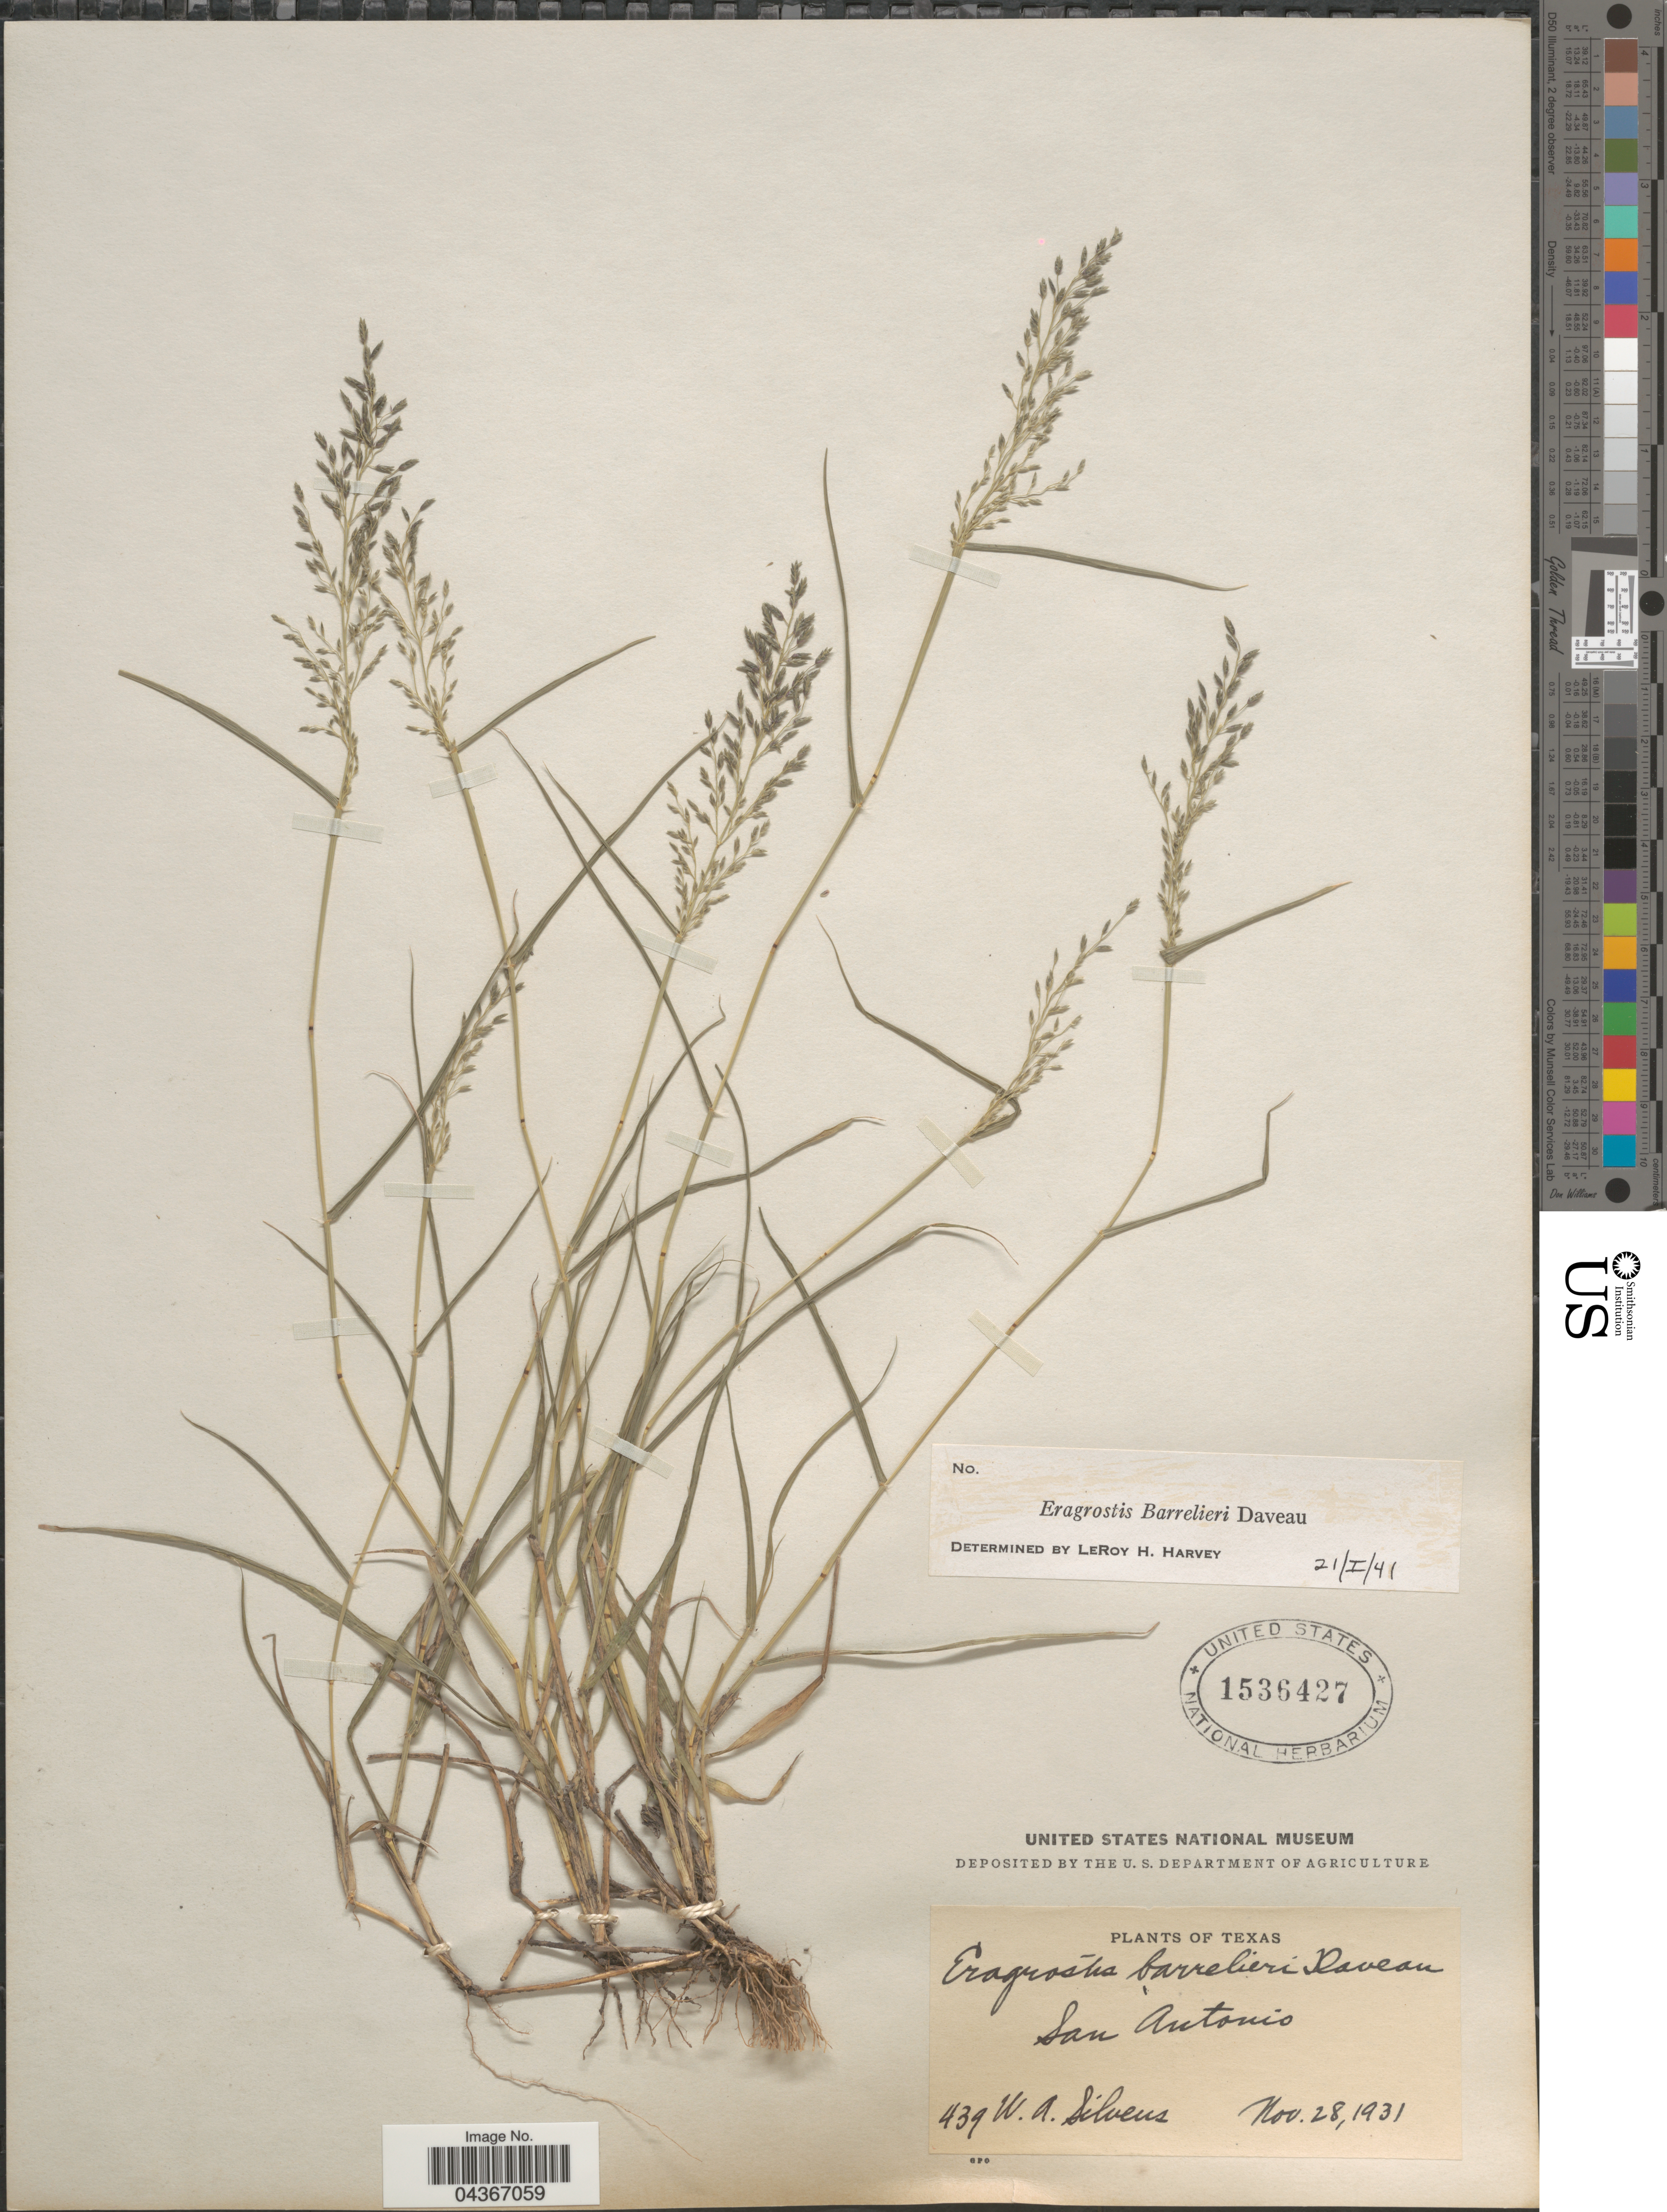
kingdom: Plantae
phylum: Tracheophyta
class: Liliopsida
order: Poales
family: Poaceae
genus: Eragrostis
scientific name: Eragrostis barrelieri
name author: Daveau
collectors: W. Silveus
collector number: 439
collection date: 1931-11-28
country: United States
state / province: Texas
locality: San Antonio.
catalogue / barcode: US 1536427